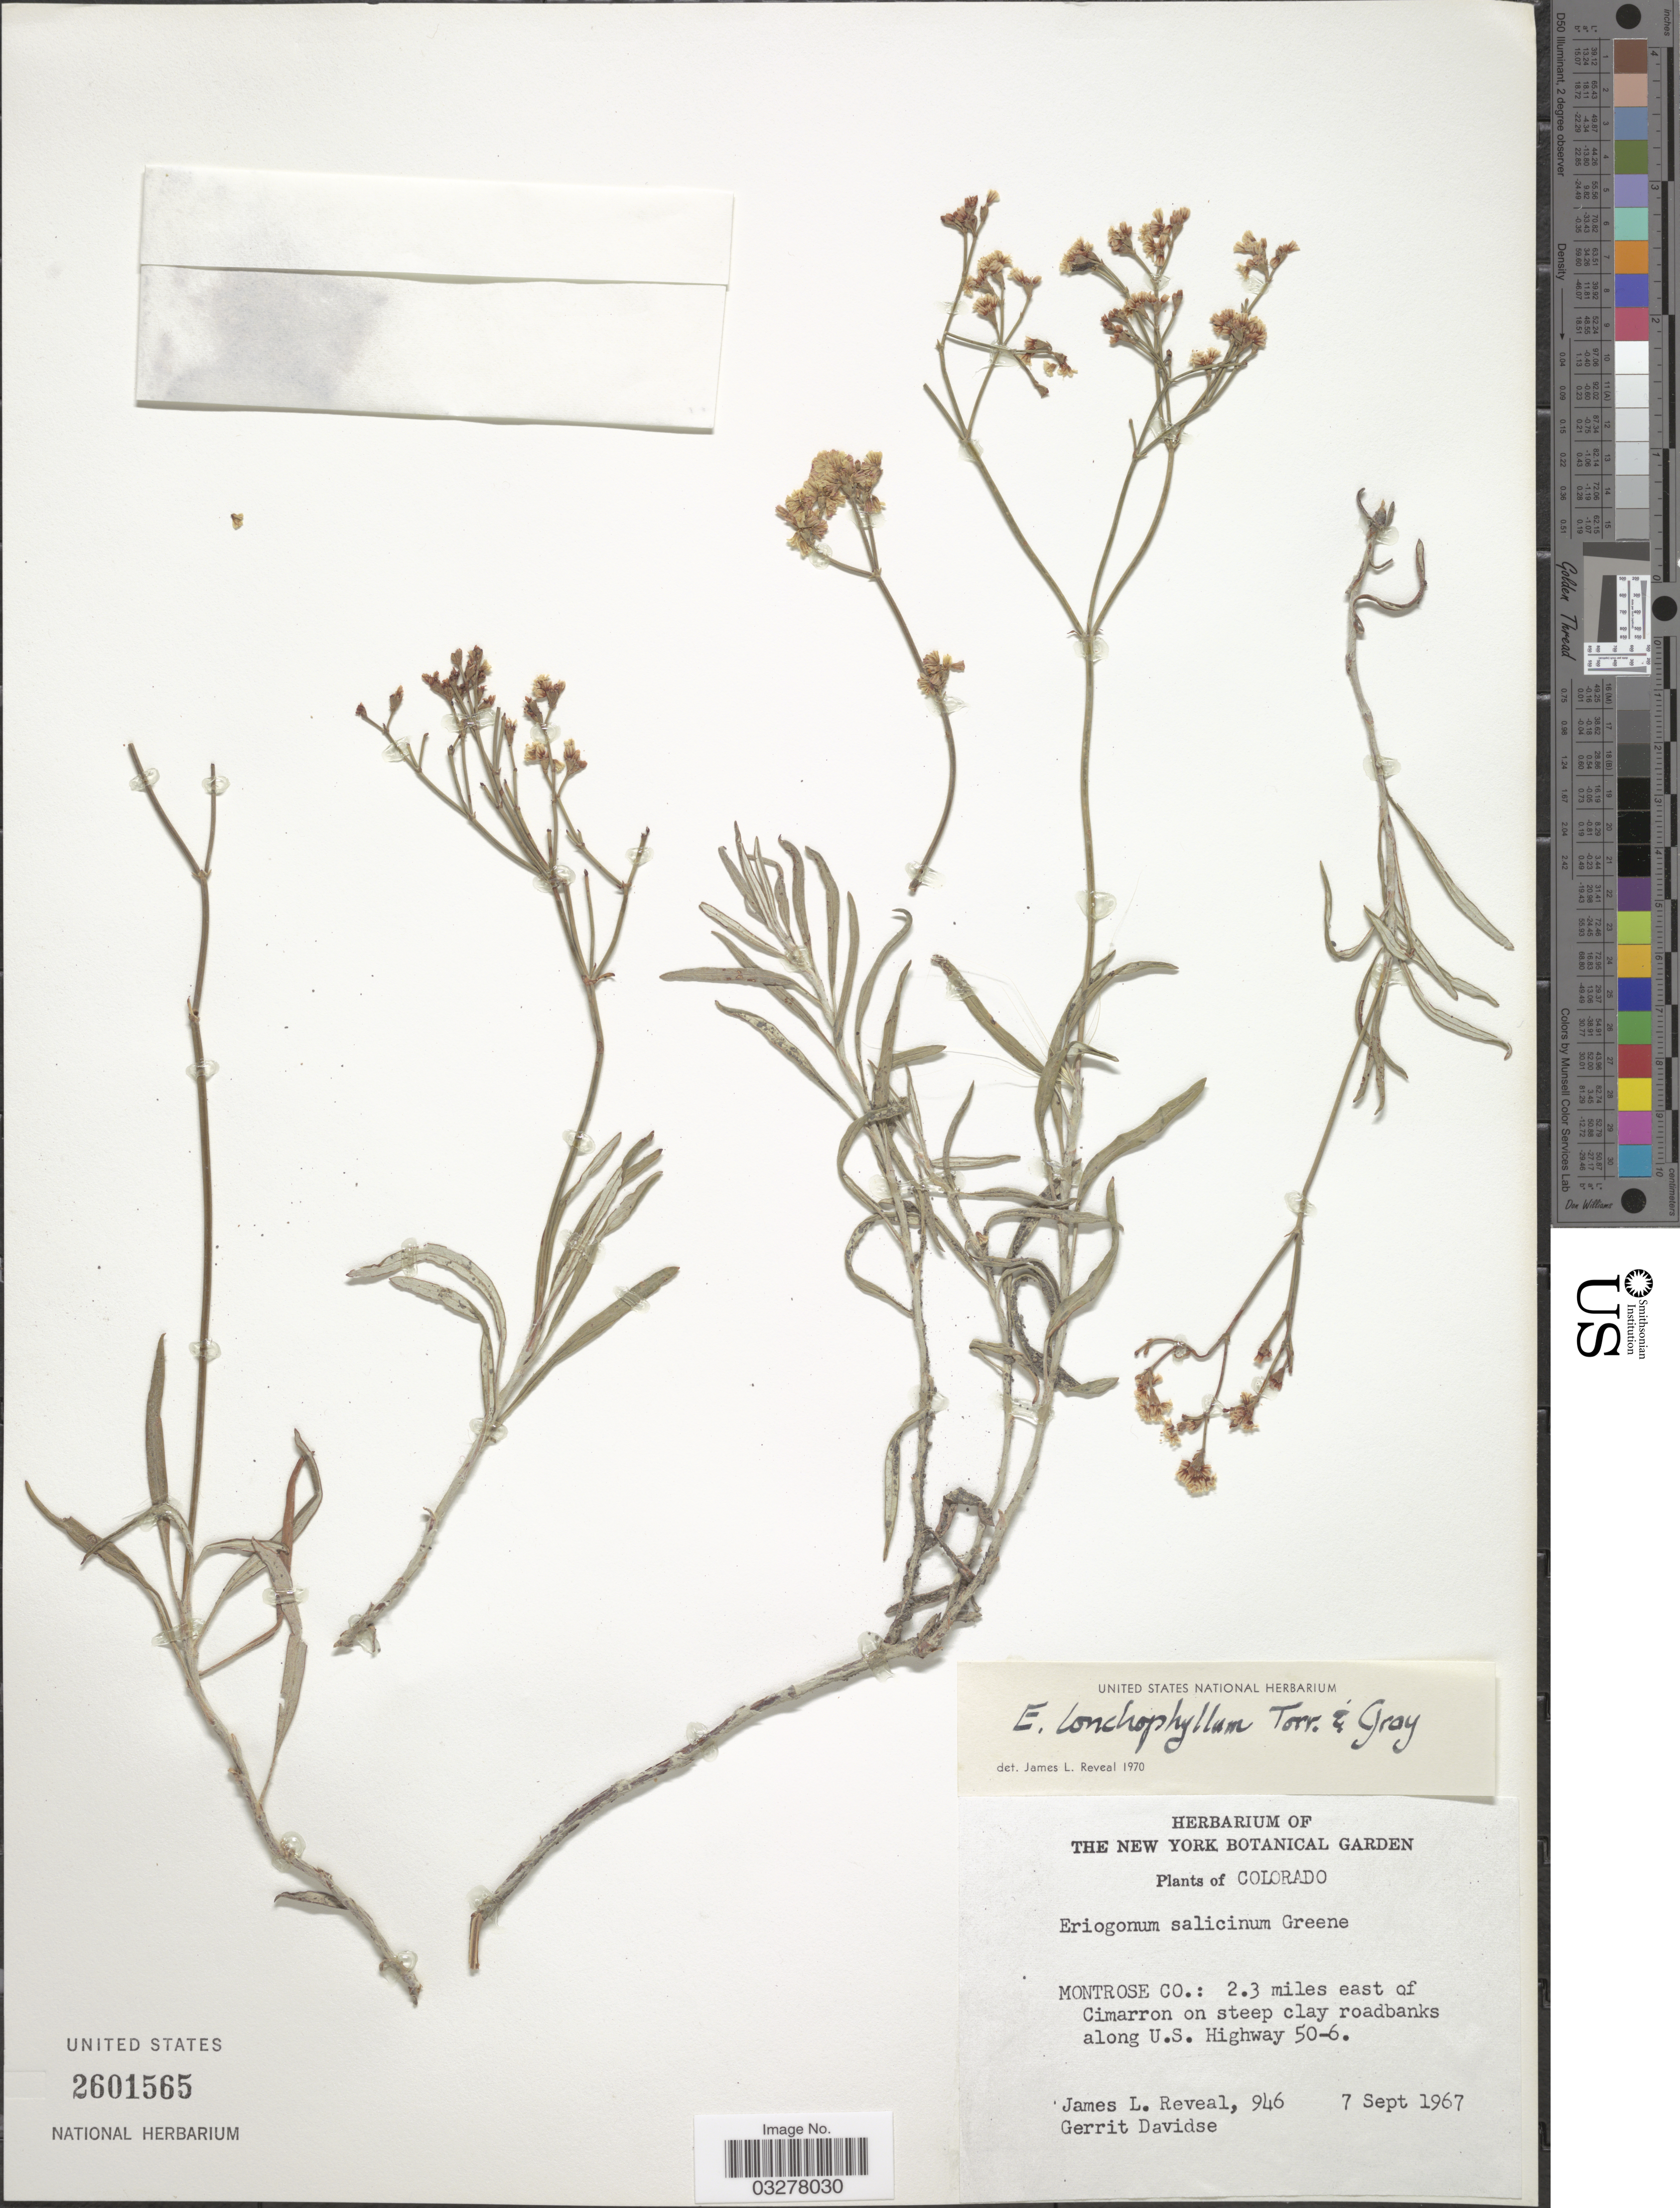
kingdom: Plantae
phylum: Tracheophyta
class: Magnoliopsida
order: Caryophyllales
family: Polygonaceae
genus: Eriogonum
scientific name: Eriogonum lonchophyllum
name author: Torr. & A. Gray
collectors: J. L. Reveal & G. Davidse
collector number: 946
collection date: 1967-09-07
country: United States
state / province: Colorado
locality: Montrose Co.: 2.3 miles east of Cimarron on steep caly roadbanks along U.S. Highway 50-6.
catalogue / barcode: US 2601565